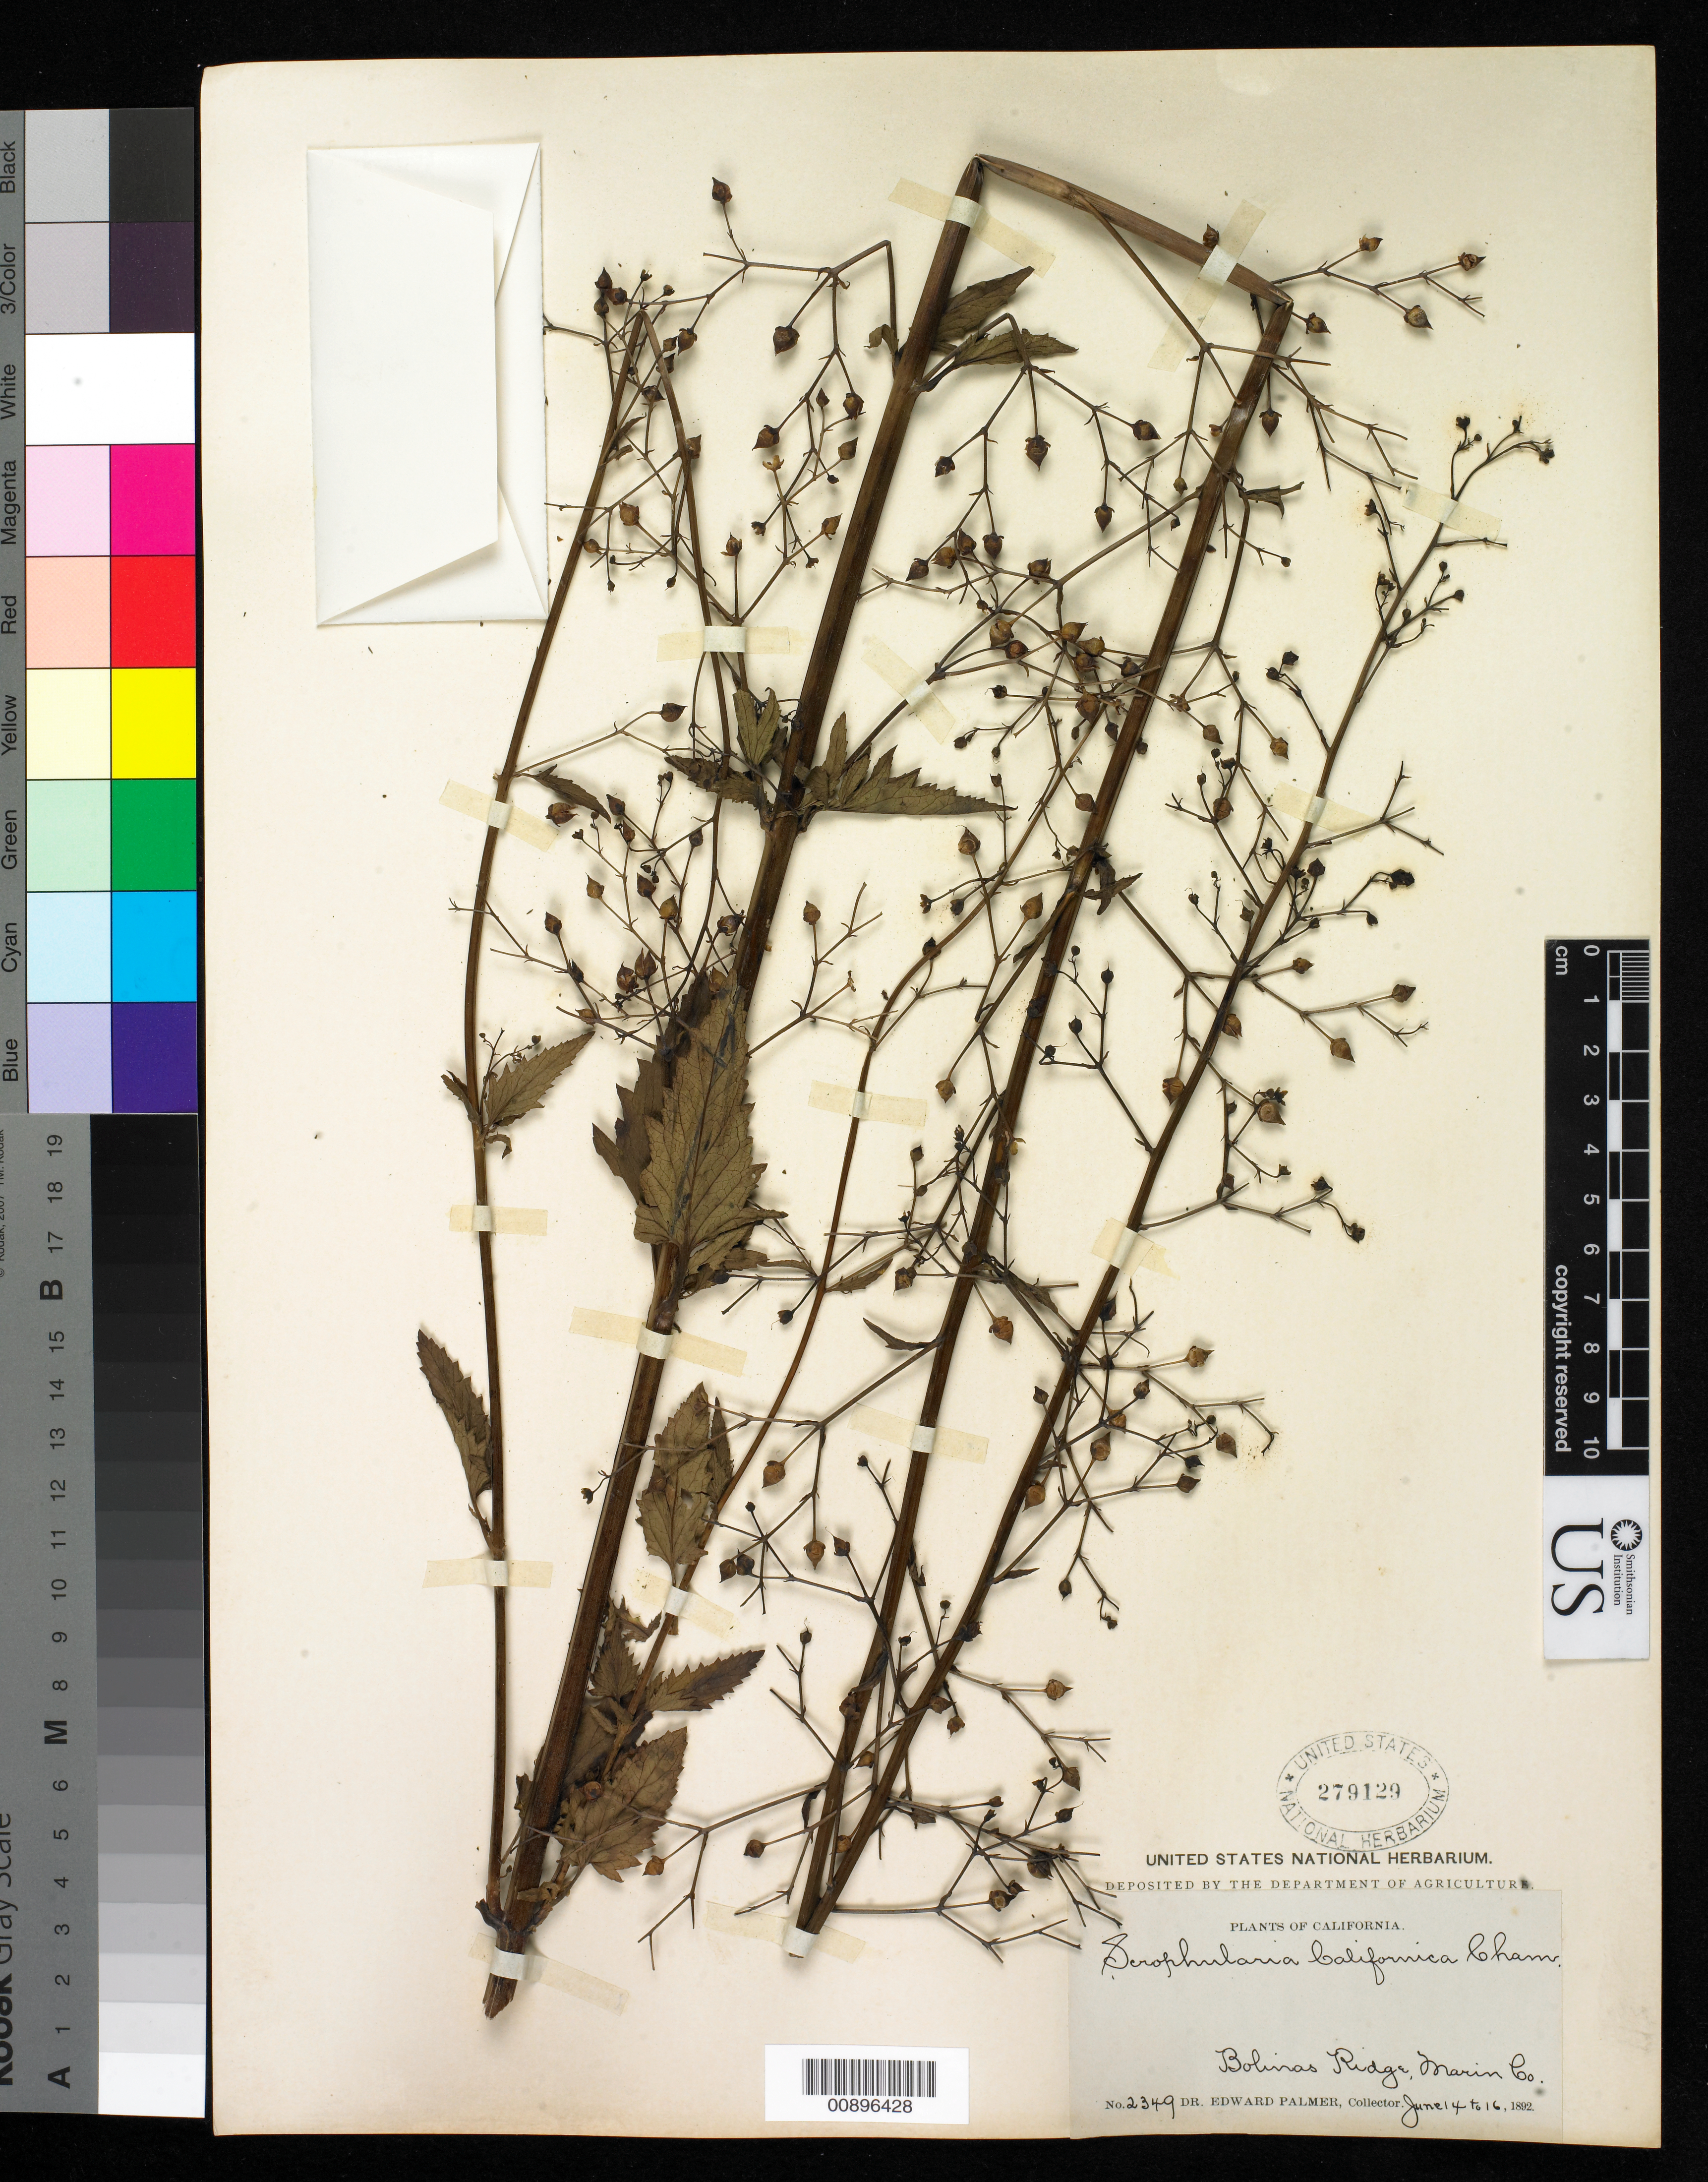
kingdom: Plantae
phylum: Tracheophyta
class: Magnoliopsida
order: Lamiales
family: Scrophulariaceae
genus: Scrophularia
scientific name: Scrophularia californica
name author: Cham. & Schltdl.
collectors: E. Palmer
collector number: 2349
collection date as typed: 14 Jun 1892 to 16 Jun 1892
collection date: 1892-06-14/1892-06-16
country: United States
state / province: California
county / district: Marin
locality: Bolinas Ridge, Marin County, California.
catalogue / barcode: US 279129